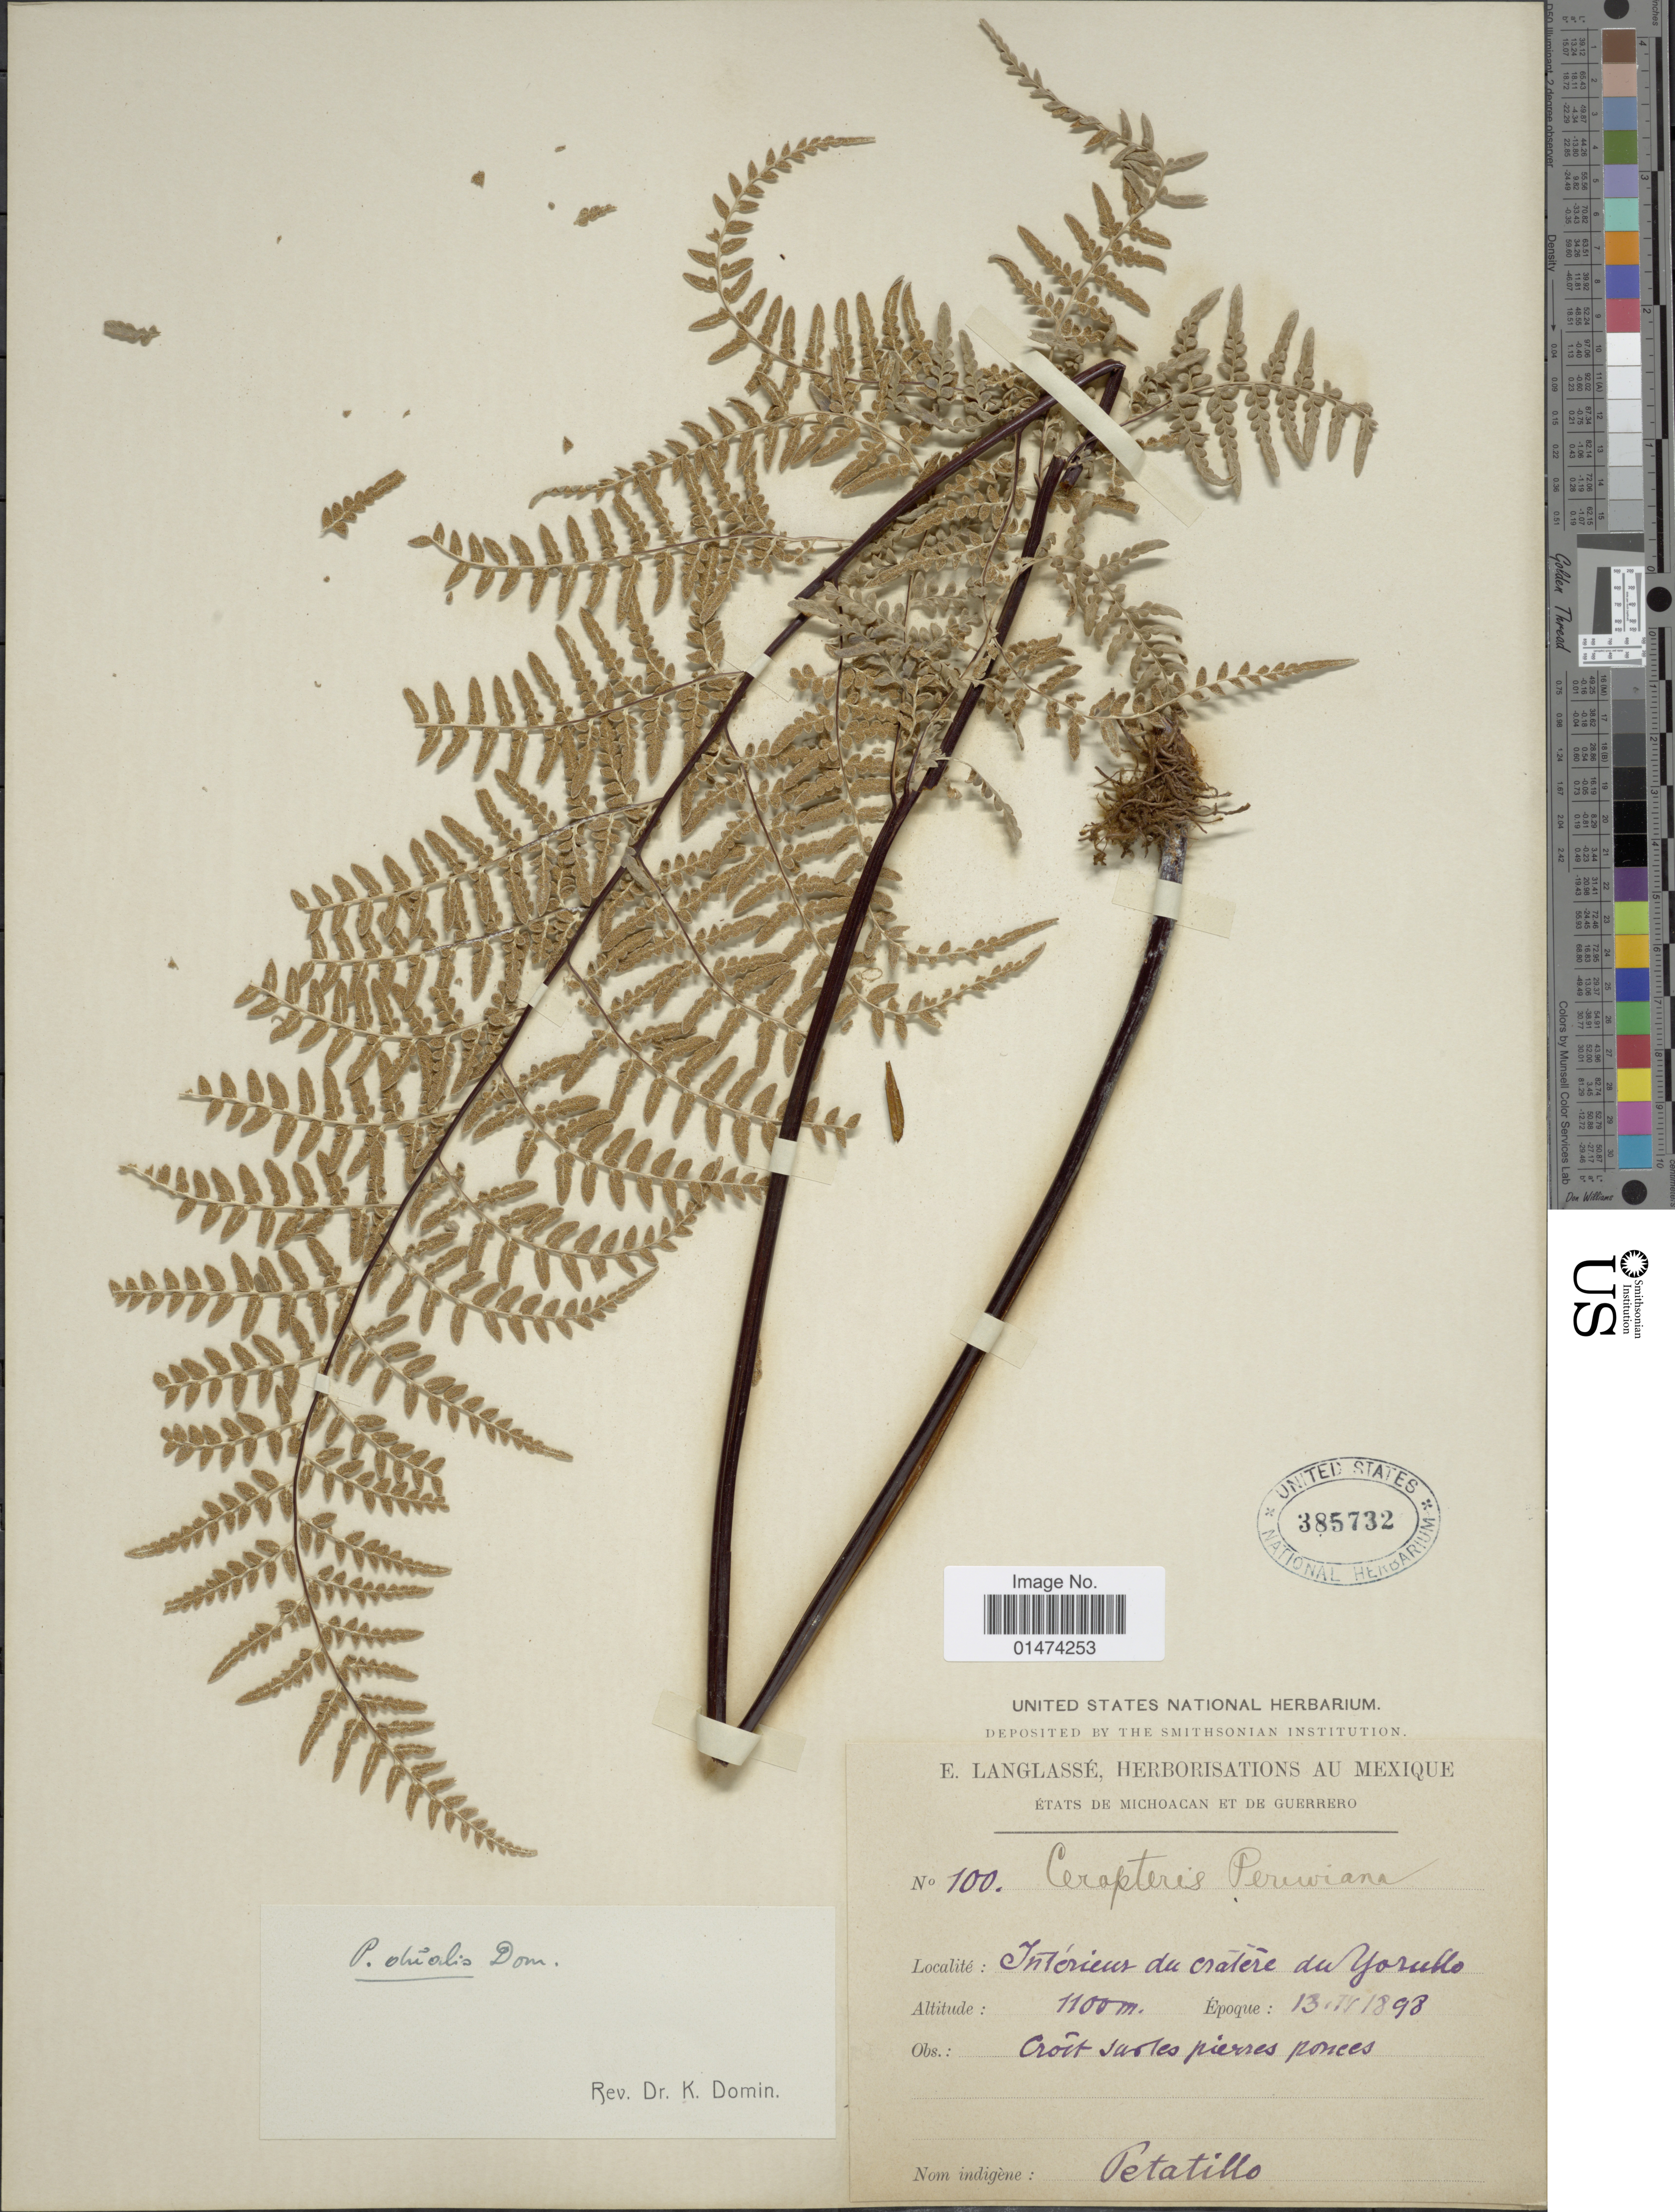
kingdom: Plantae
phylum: Tracheophyta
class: Polypodiopsida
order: Polypodiales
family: Pteridaceae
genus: Pityrogramma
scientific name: Pityrogramma sp.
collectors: E. Langlassé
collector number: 100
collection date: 1898-11-13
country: Mexico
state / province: México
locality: Interieur du cratere du Yuruho [interpreted]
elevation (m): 1100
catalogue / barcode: US 385732